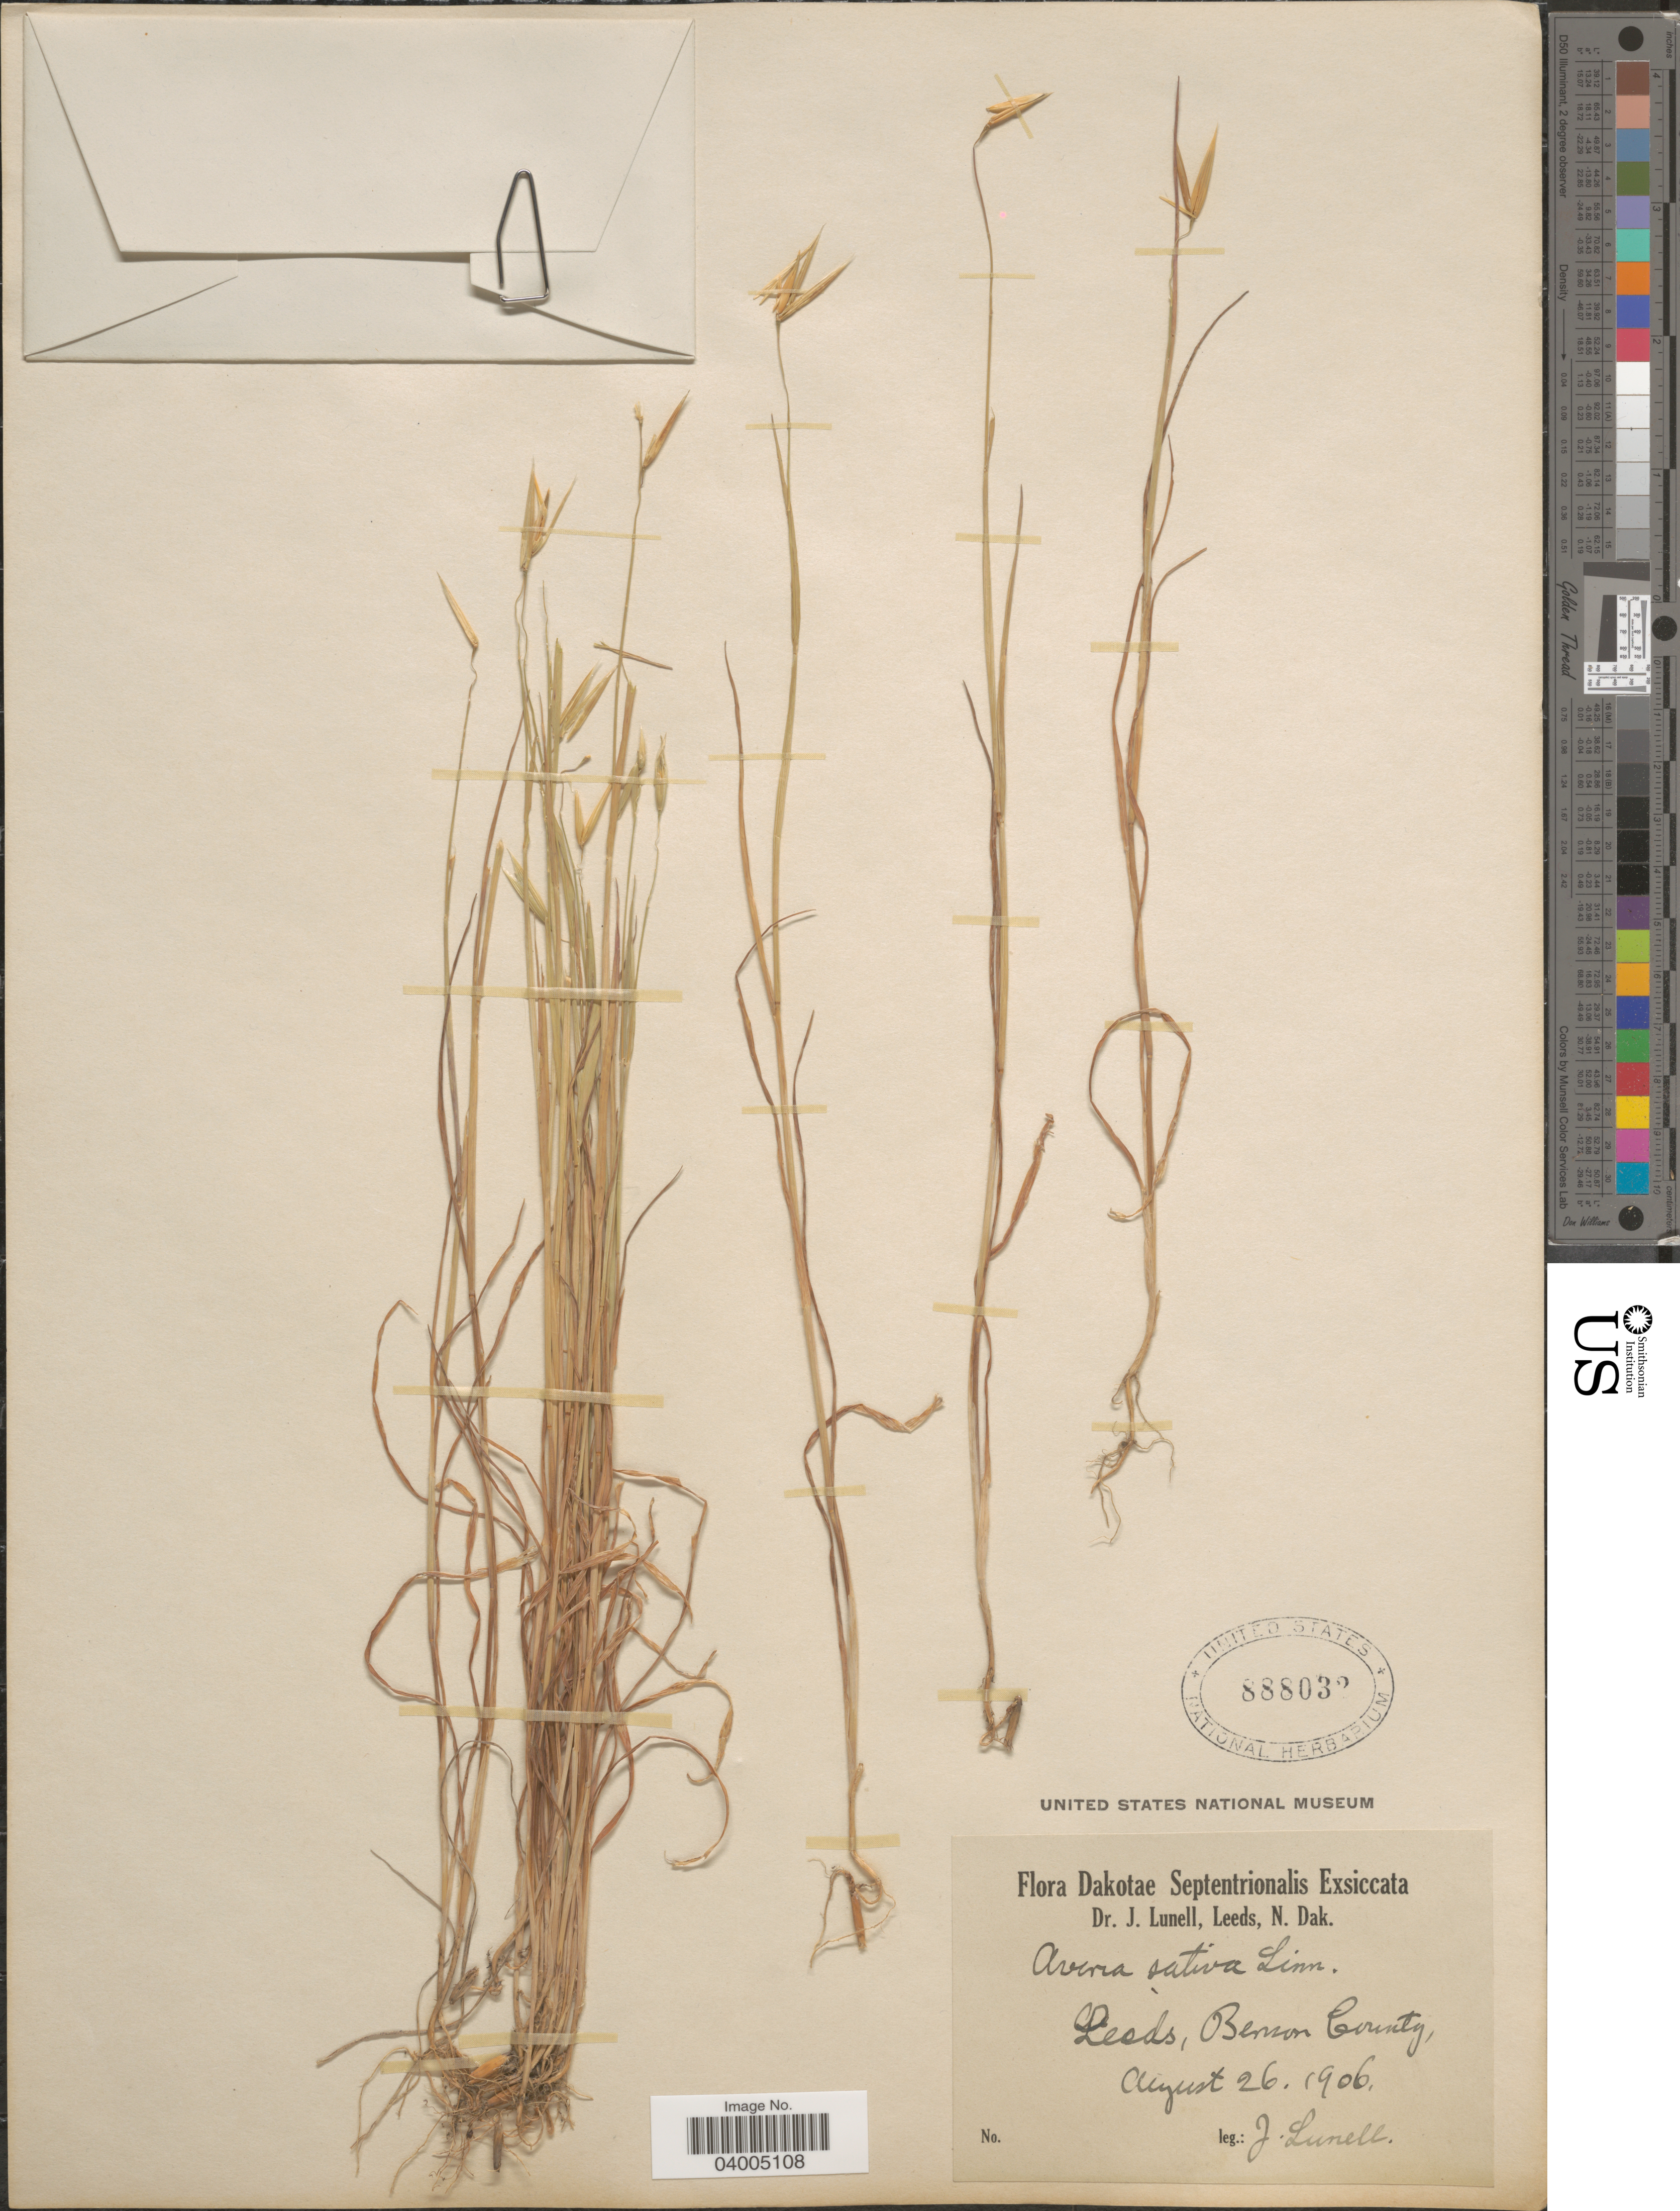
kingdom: Plantae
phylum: Tracheophyta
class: Liliopsida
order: Poales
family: Poaceae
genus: Avena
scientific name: Avena sativa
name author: L.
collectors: J. Lunell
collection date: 1906-08-26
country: United States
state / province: North Dakota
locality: Dakotae Septentrionalis. Leeds, Benson County.